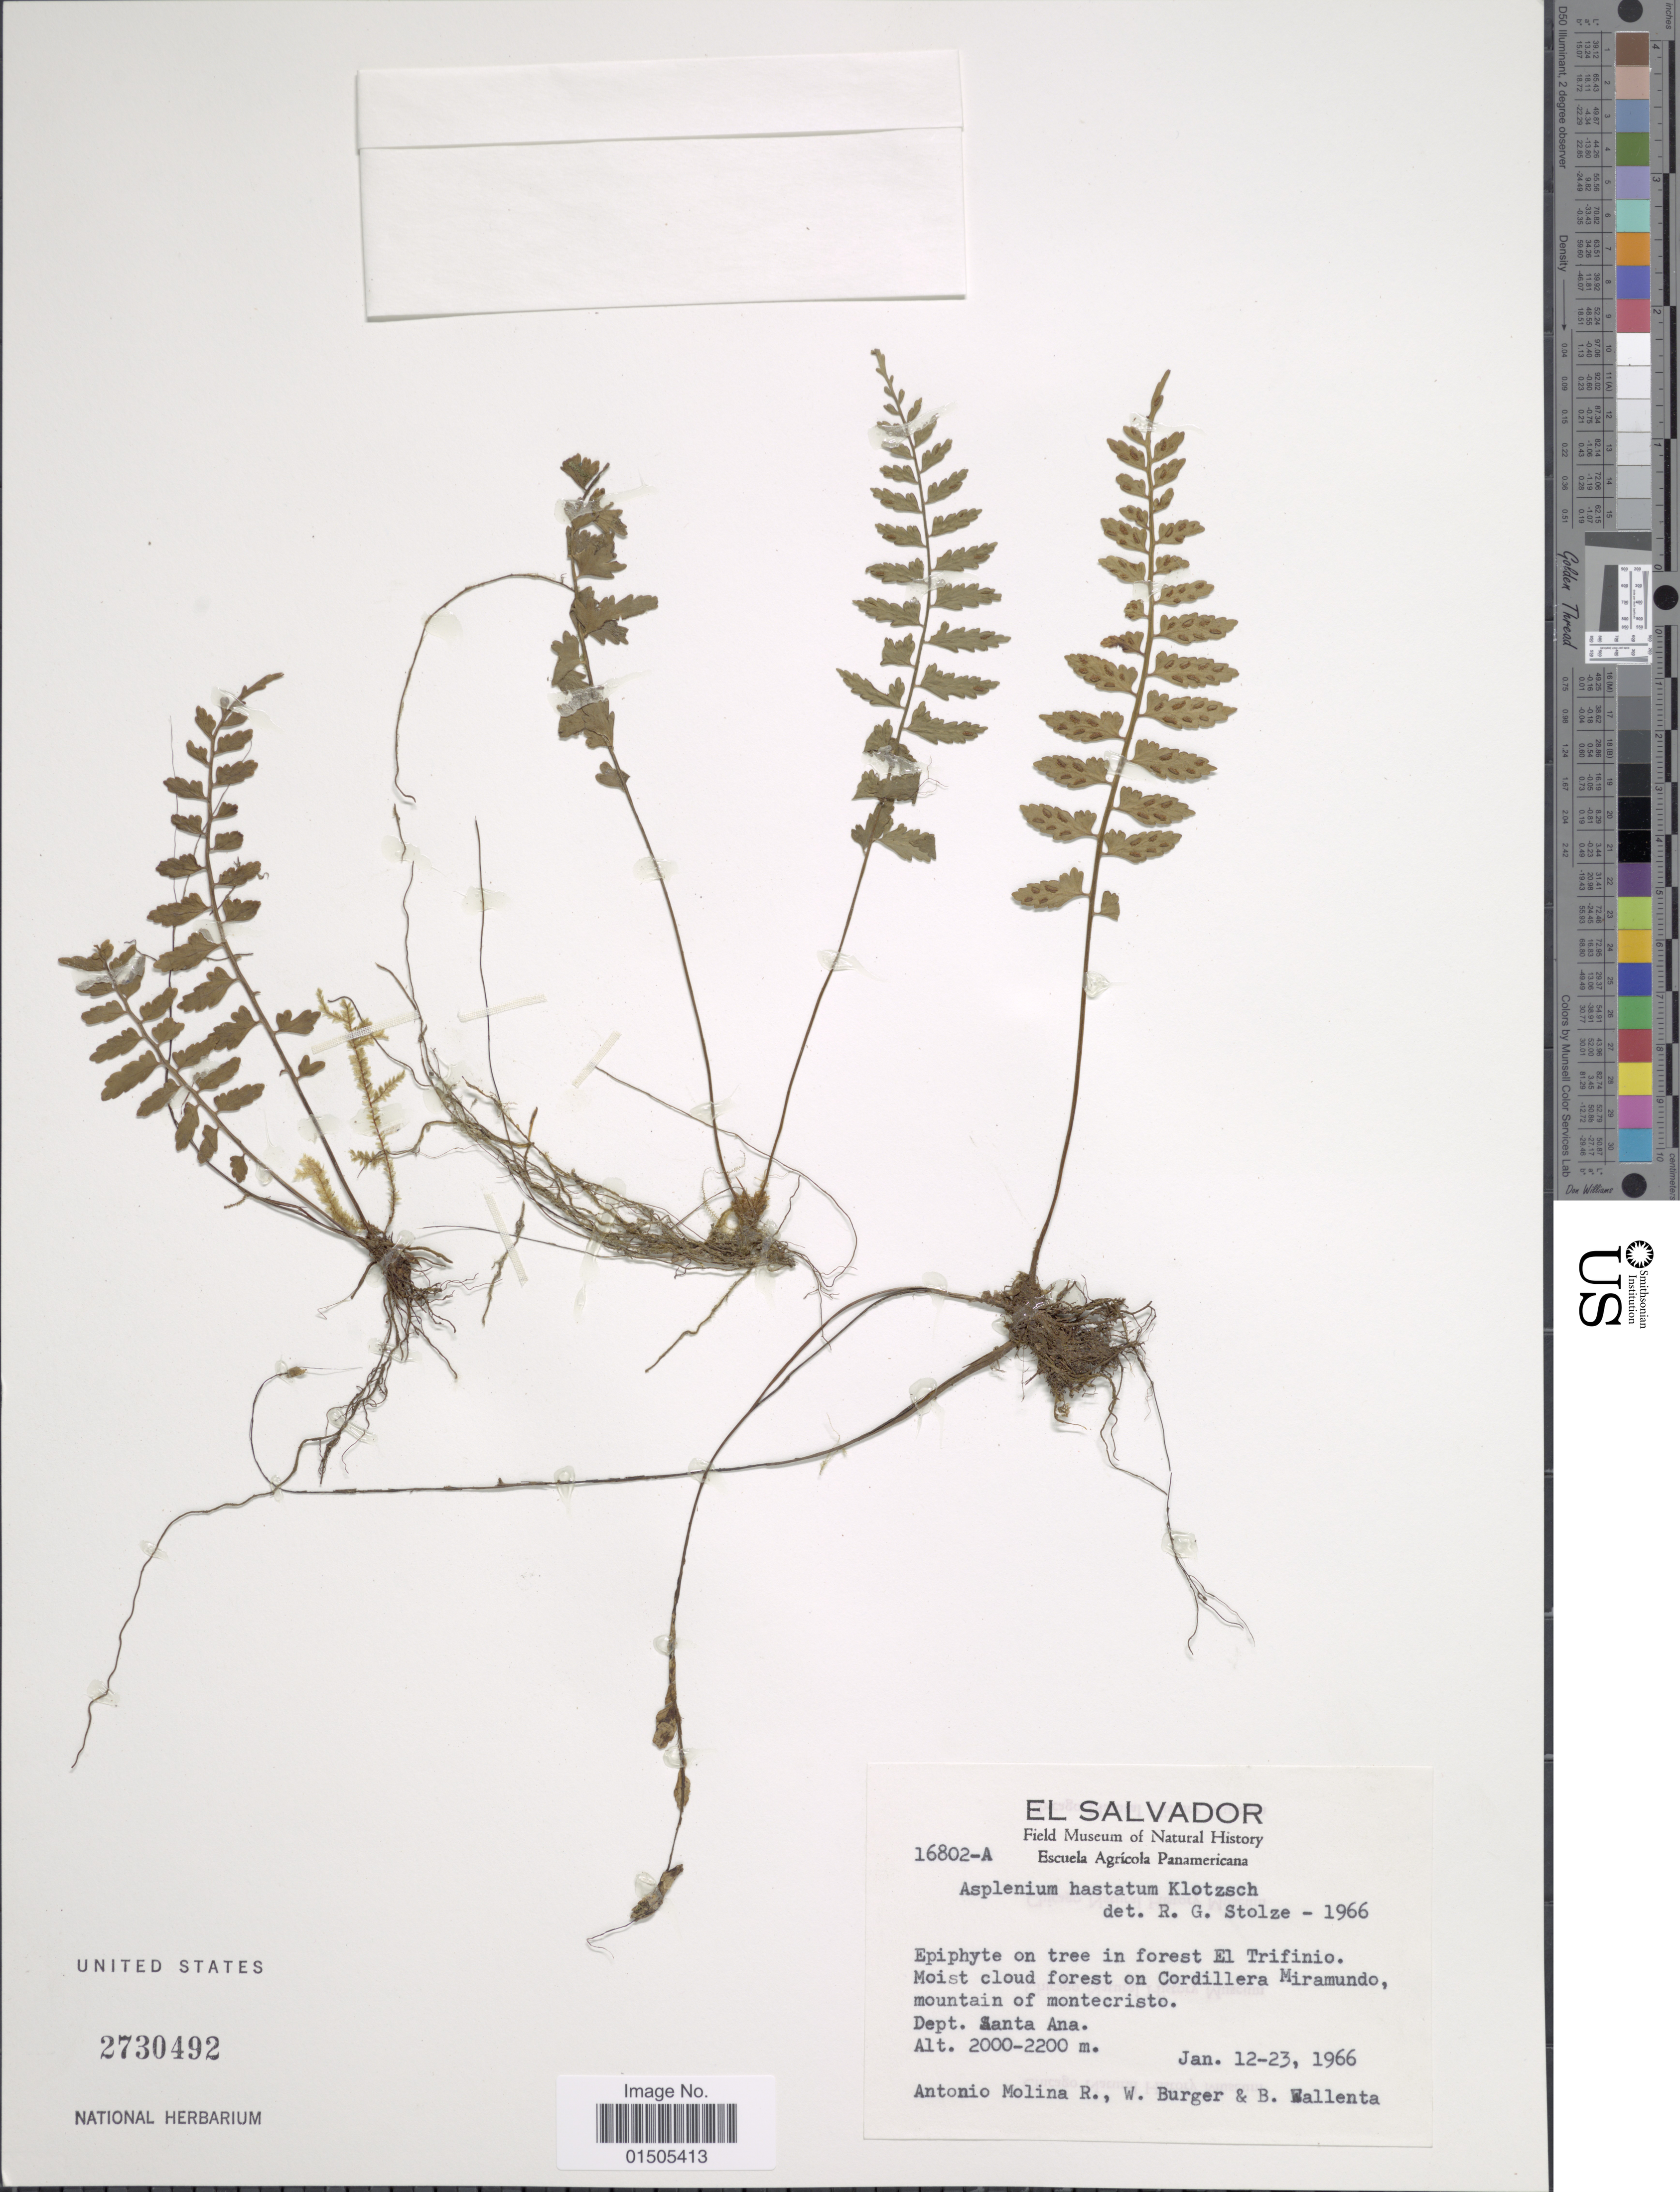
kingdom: Plantae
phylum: Tracheophyta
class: Polypodiopsida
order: Polypodiales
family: Aspleniaceae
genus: Asplenium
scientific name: Asplenium auriculatum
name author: Sw.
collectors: A. Molina R., W. Burger & B. Wallenta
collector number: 16802-A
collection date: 1966-01-12/1966-01-23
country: El Salvador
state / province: Santa Ana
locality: Epiphyte on tree in forest El Trifinio. Moist cloud forest on Cordillera Miramundo, mountain of montecristo.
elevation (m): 2000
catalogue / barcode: US 2730492